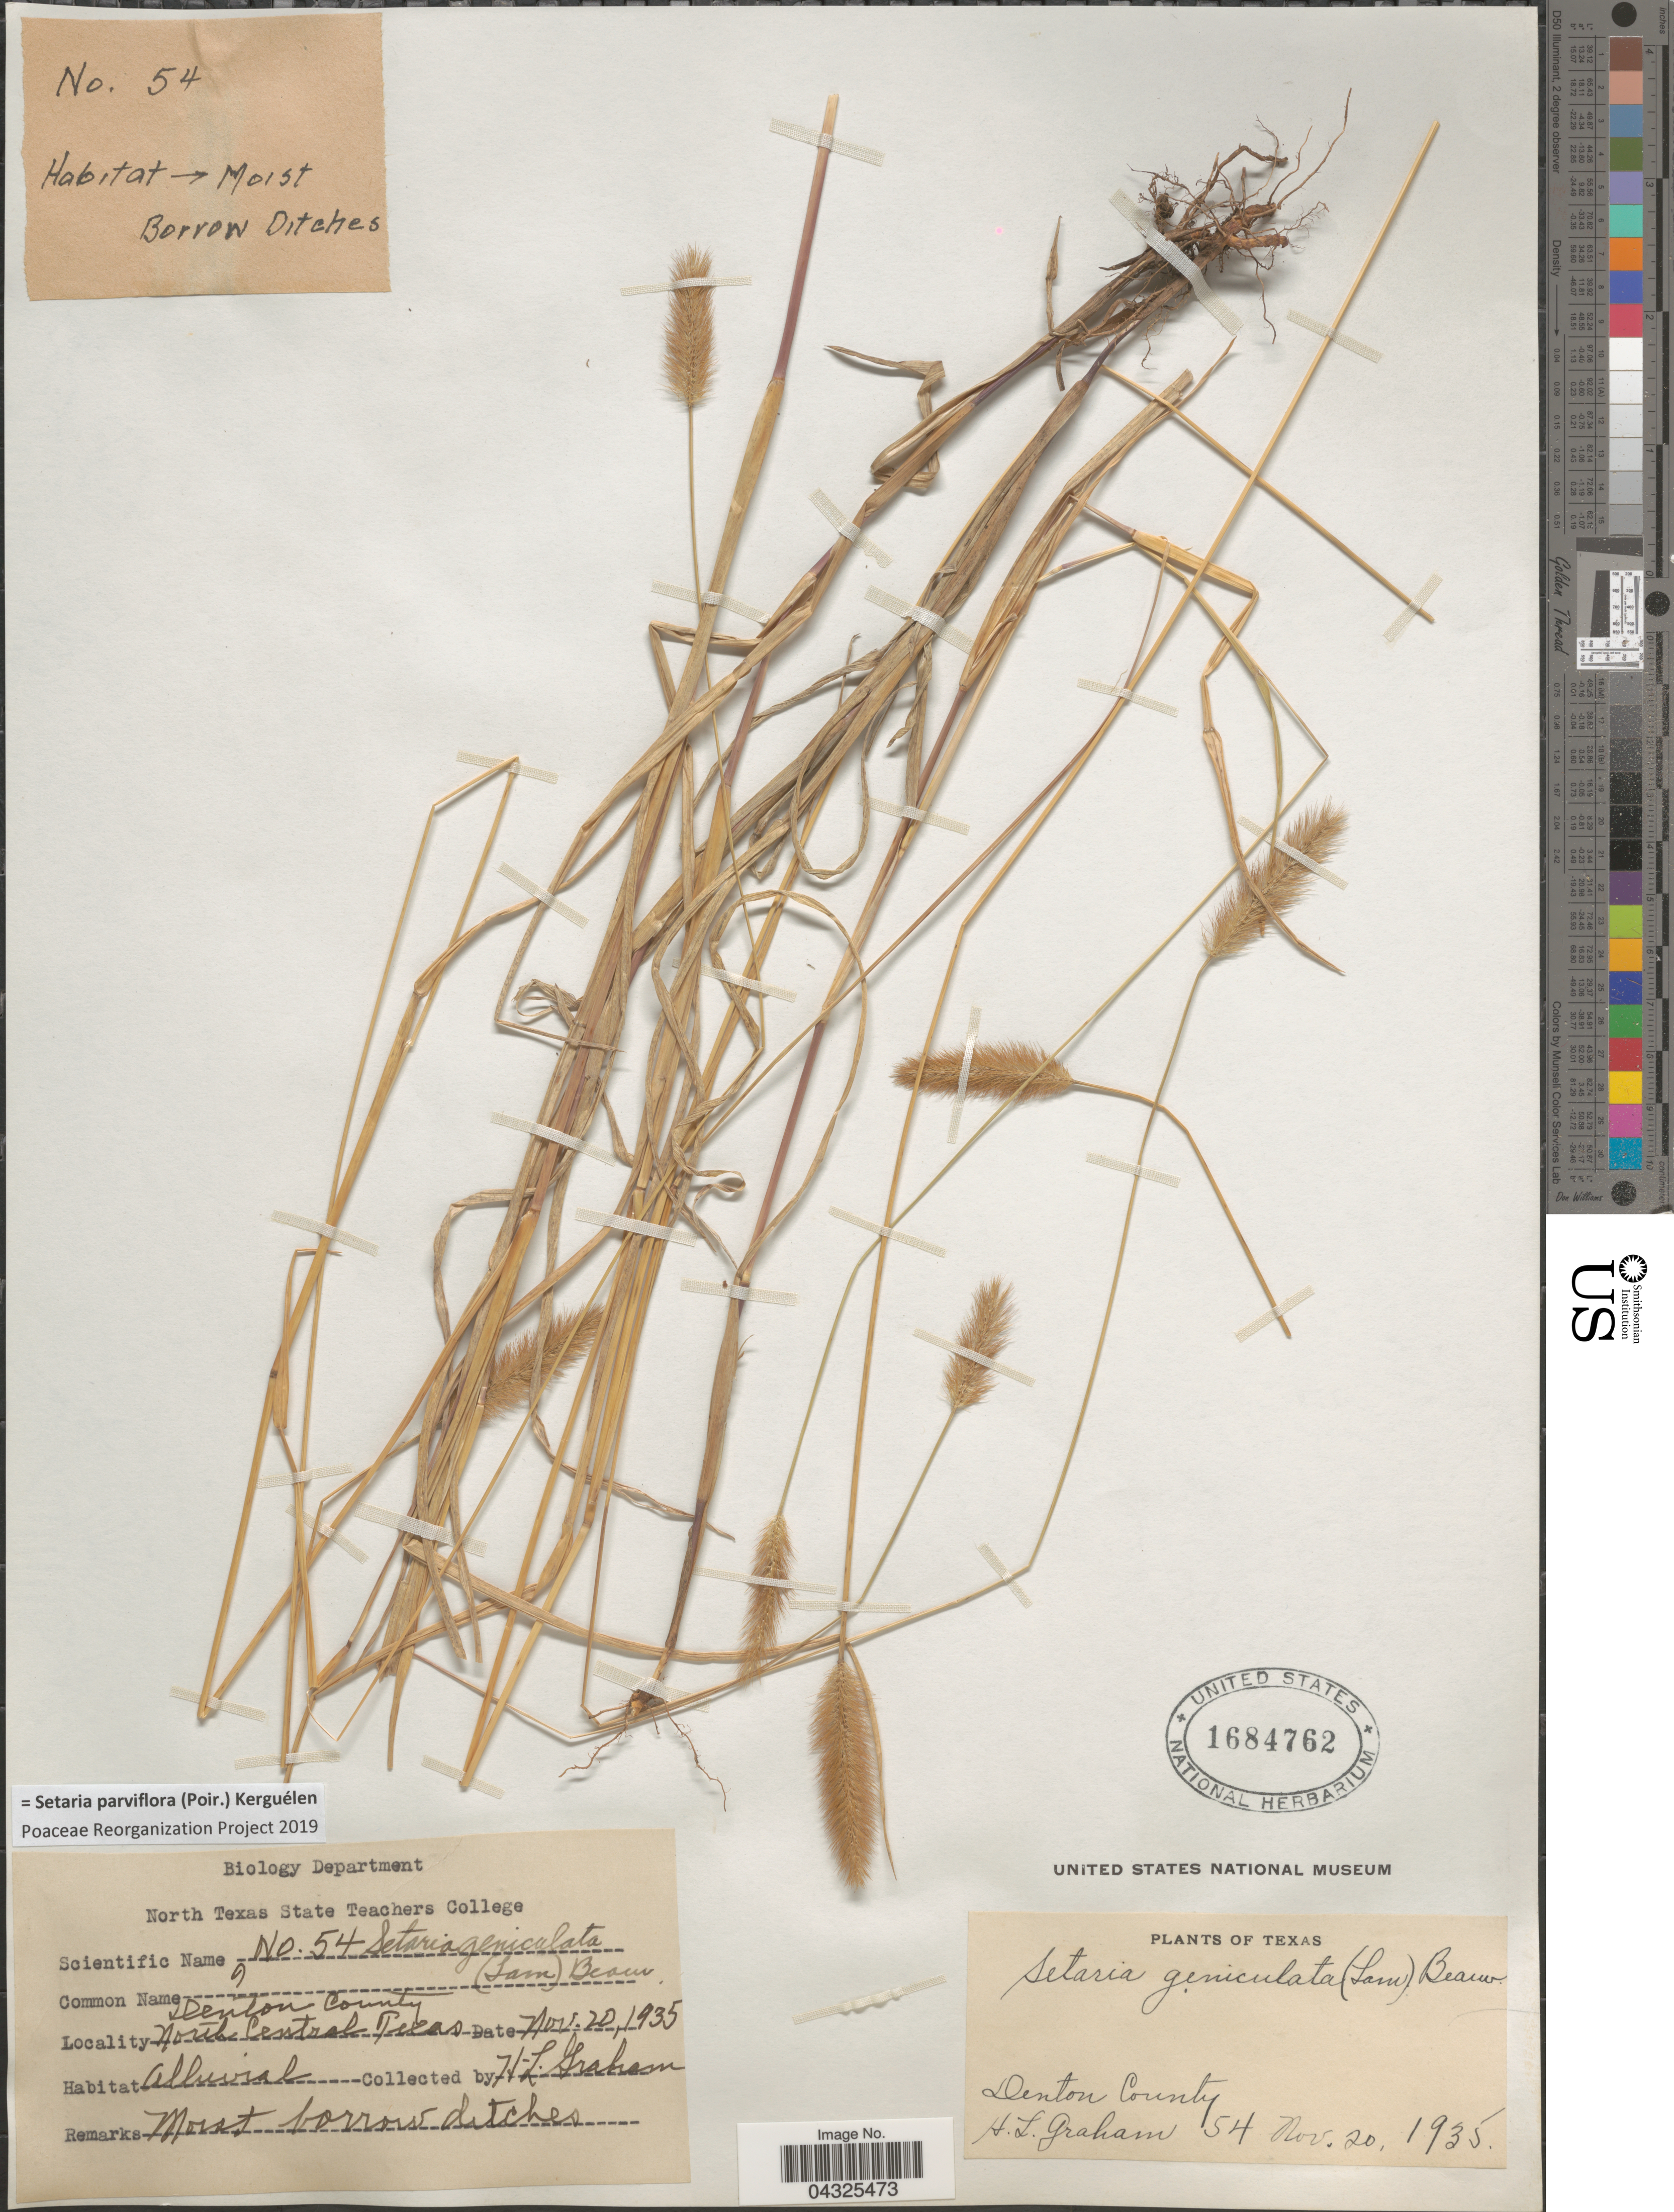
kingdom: Plantae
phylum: Tracheophyta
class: Liliopsida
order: Poales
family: Poaceae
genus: Setaria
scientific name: Setaria parviflora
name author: (Poir.) Kerguélen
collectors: H. L. Graham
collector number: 54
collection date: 1935-11-20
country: United States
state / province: Texas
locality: Denton County. North Central Texas.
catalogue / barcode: US 1684762